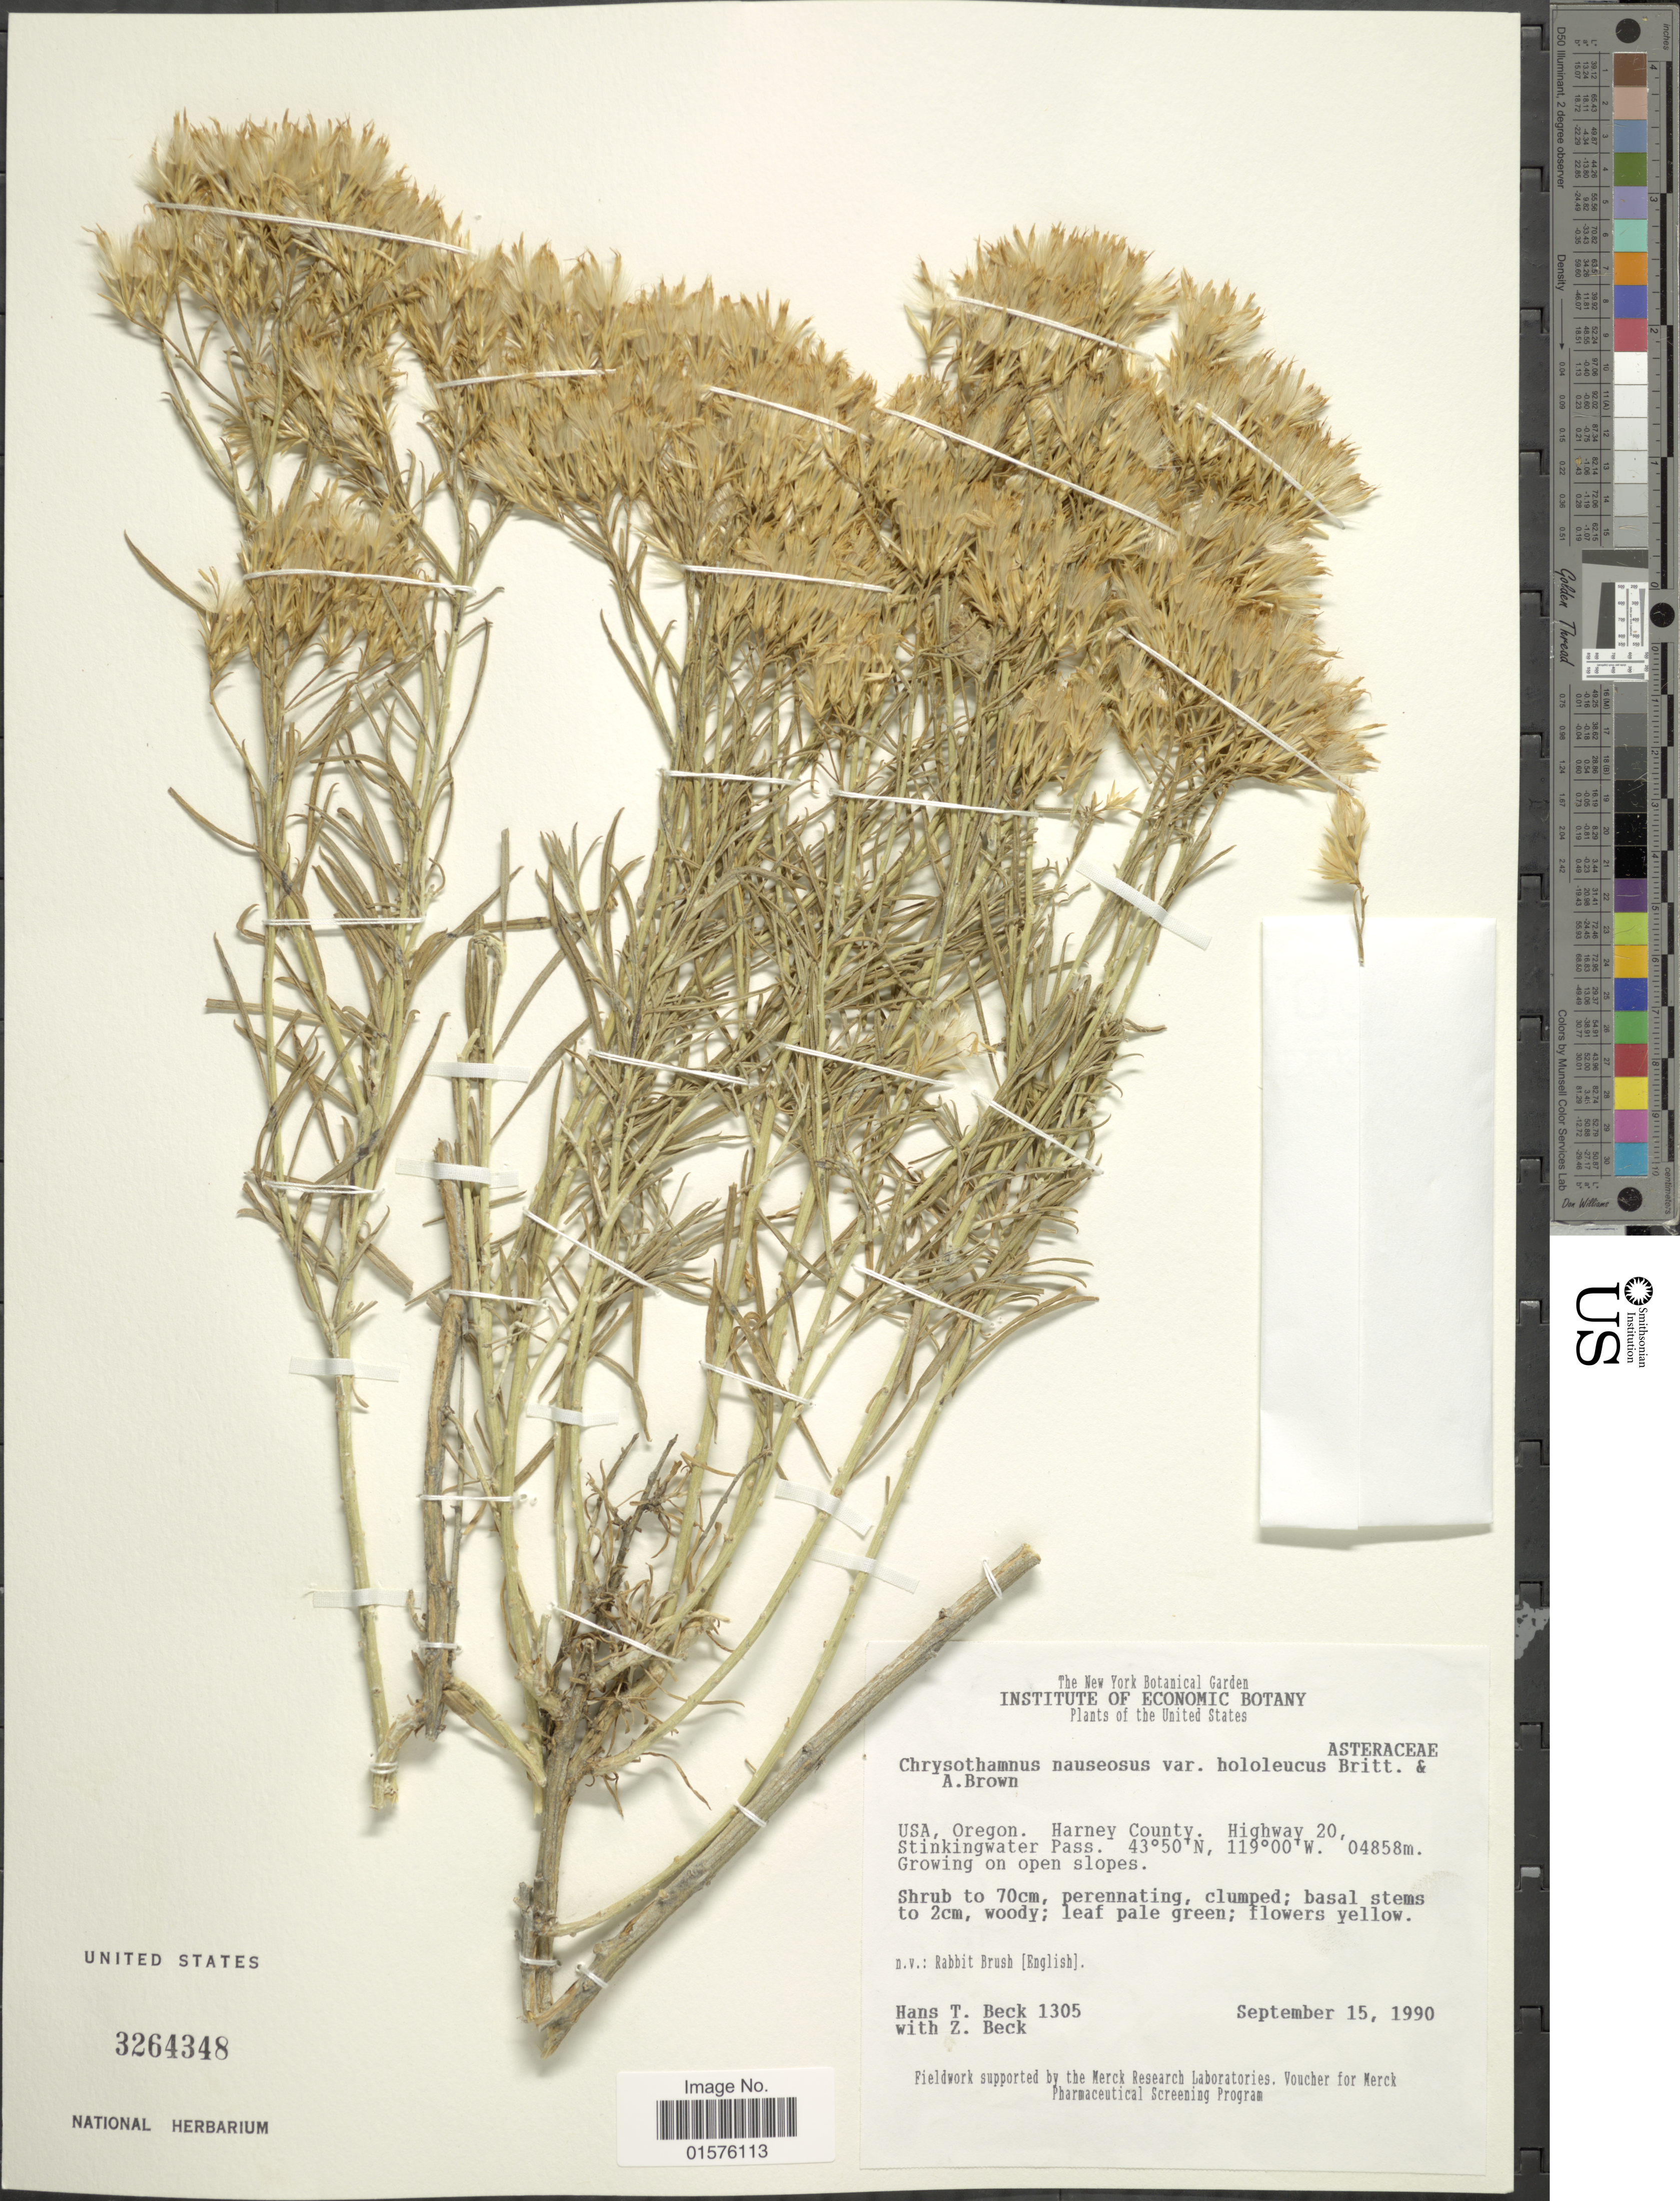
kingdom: Plantae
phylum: Tracheophyta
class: Magnoliopsida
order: Asterales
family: Asteraceae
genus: Ericameria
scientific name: Ericameria nauseosa var. hololeuca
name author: (A. Gray) G.L. Nesom & G.I. Baird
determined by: Urbatsch, Lowell E., Curator (LSU), Louisiana State University (UNITED STATES)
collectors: H. T. Beck & Z. Beck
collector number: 1305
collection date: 1990-09-15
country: United States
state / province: Oregon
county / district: Harney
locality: Harney County. Highway 20, Stinkingwater Pass.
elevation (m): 48258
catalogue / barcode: US 3264348